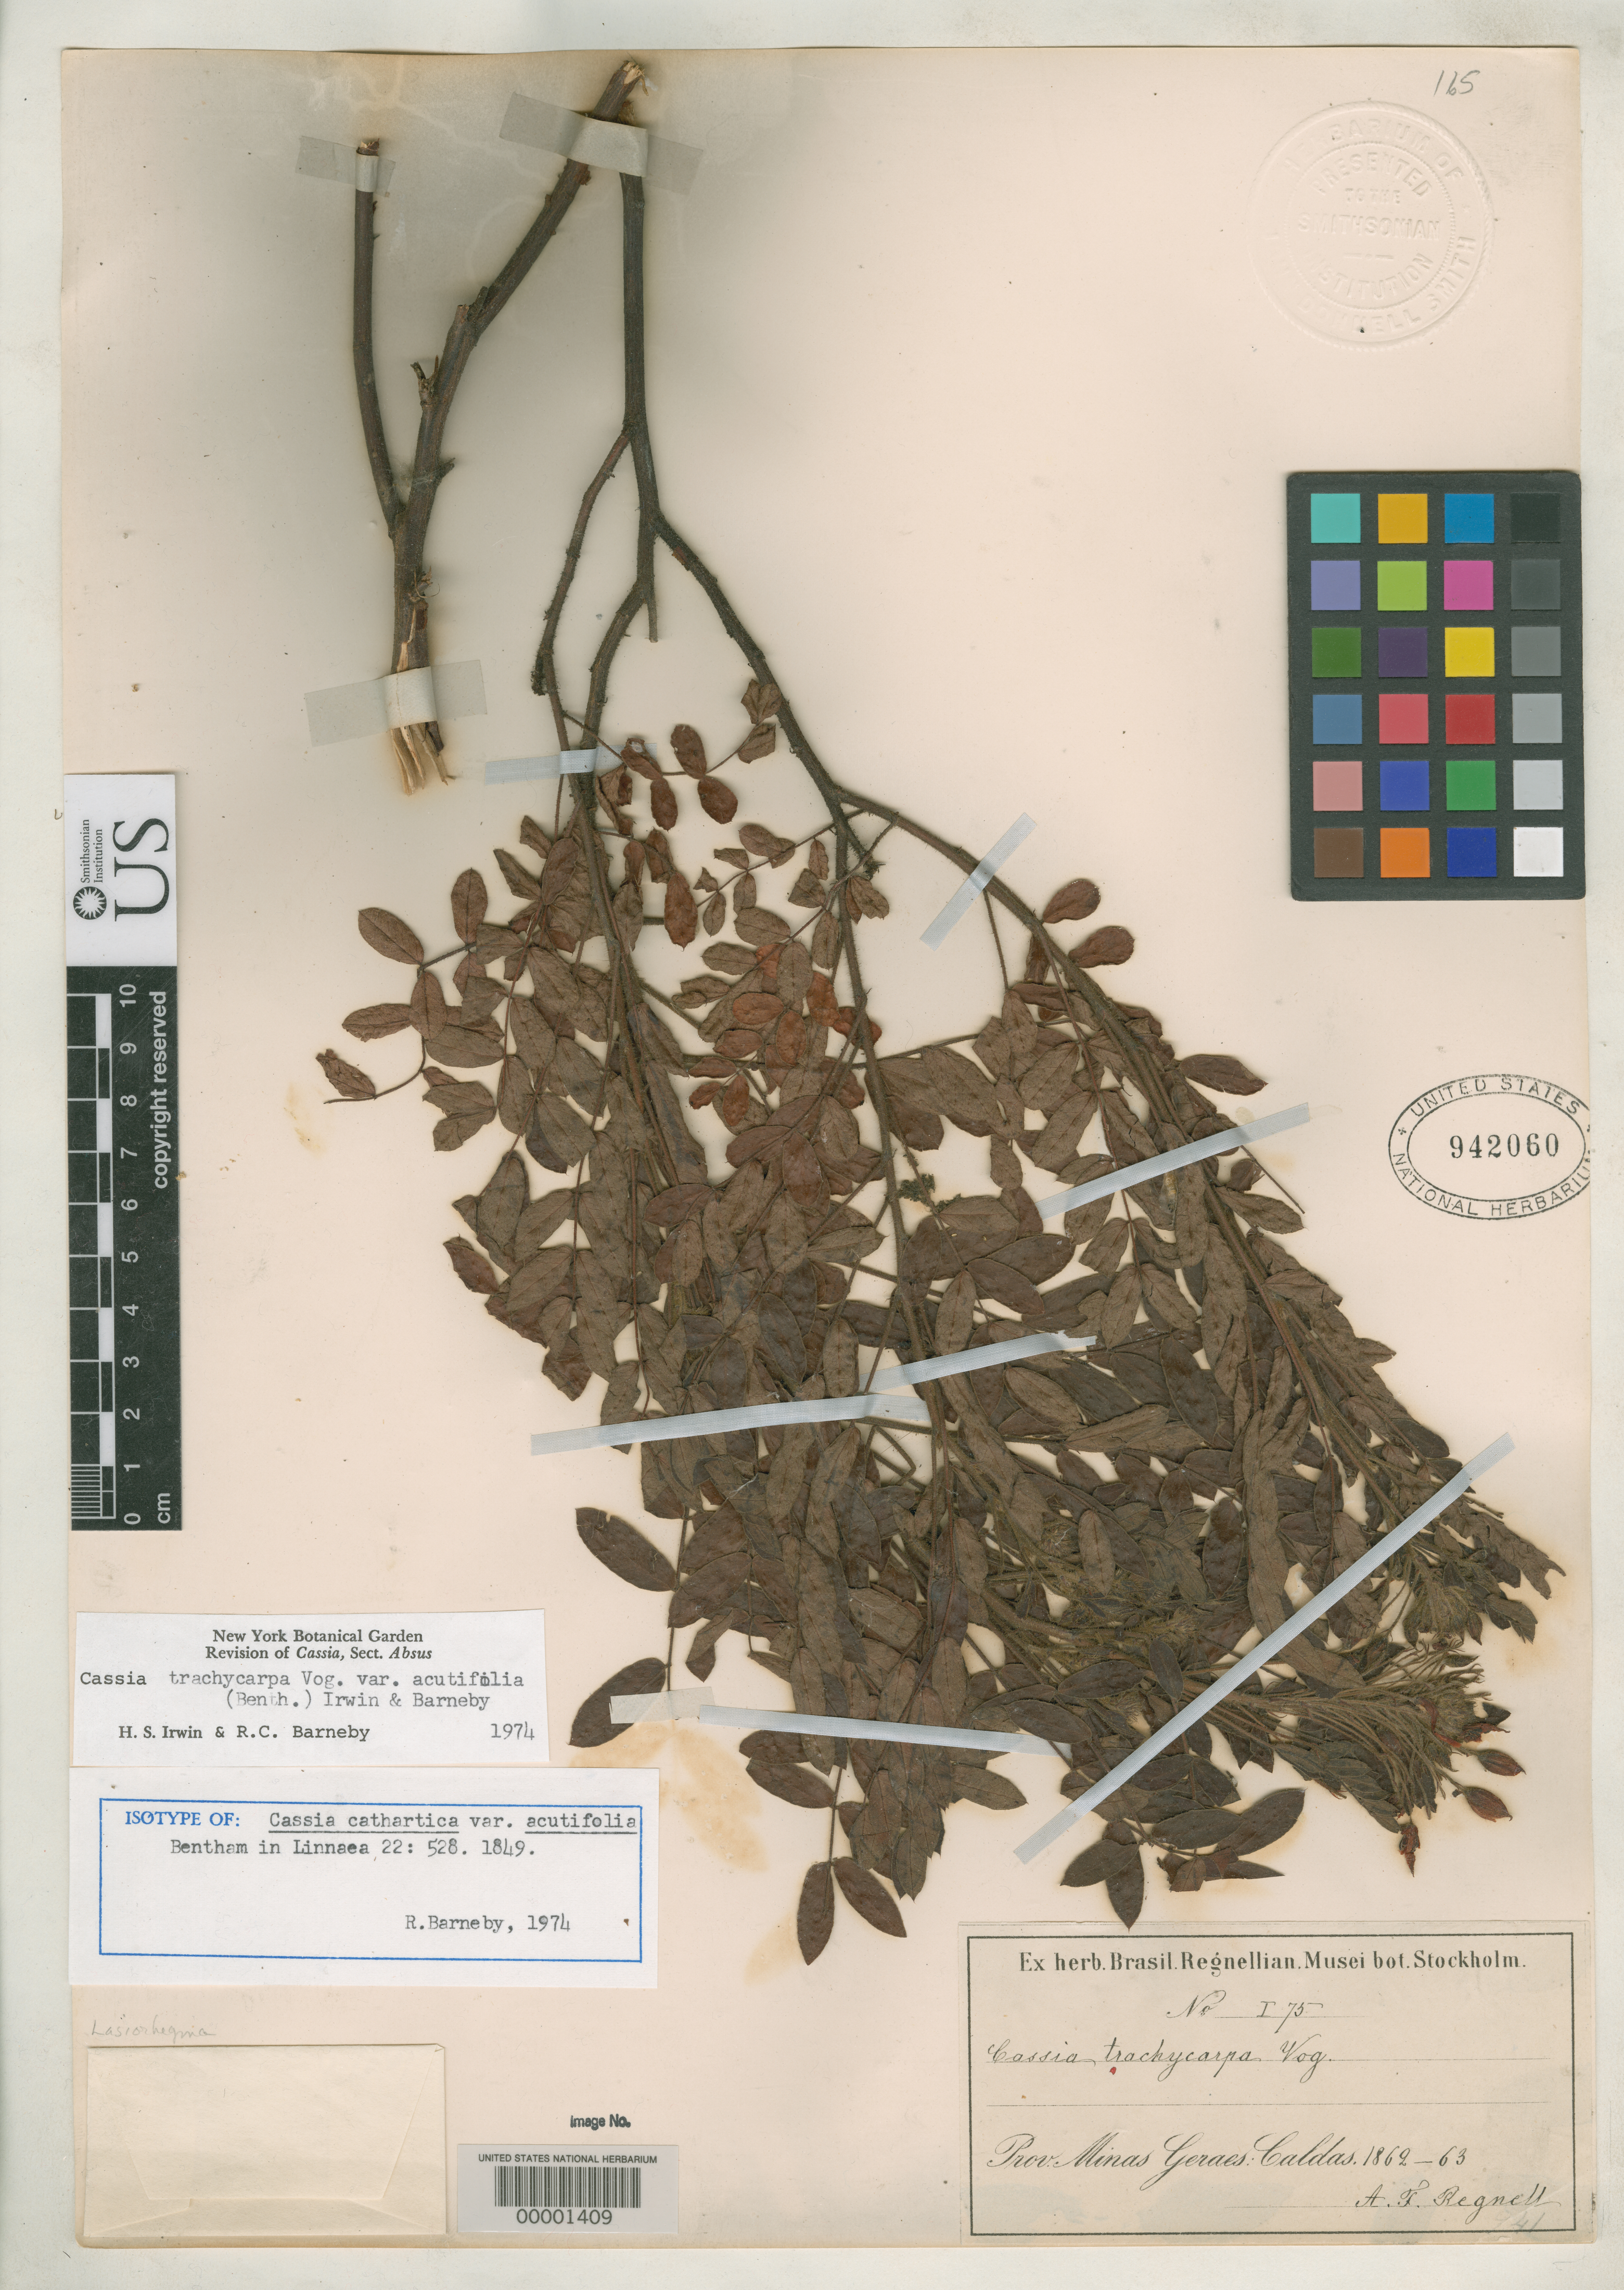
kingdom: Plantae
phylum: Tracheophyta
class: Magnoliopsida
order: Fabales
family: Fabaceae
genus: Cassia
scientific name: Cassia cathartica var. acutifolia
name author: Benth.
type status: Isotype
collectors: A. F. Regnell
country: Brazil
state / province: Minas Gerais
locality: Caldas.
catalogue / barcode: US 942060